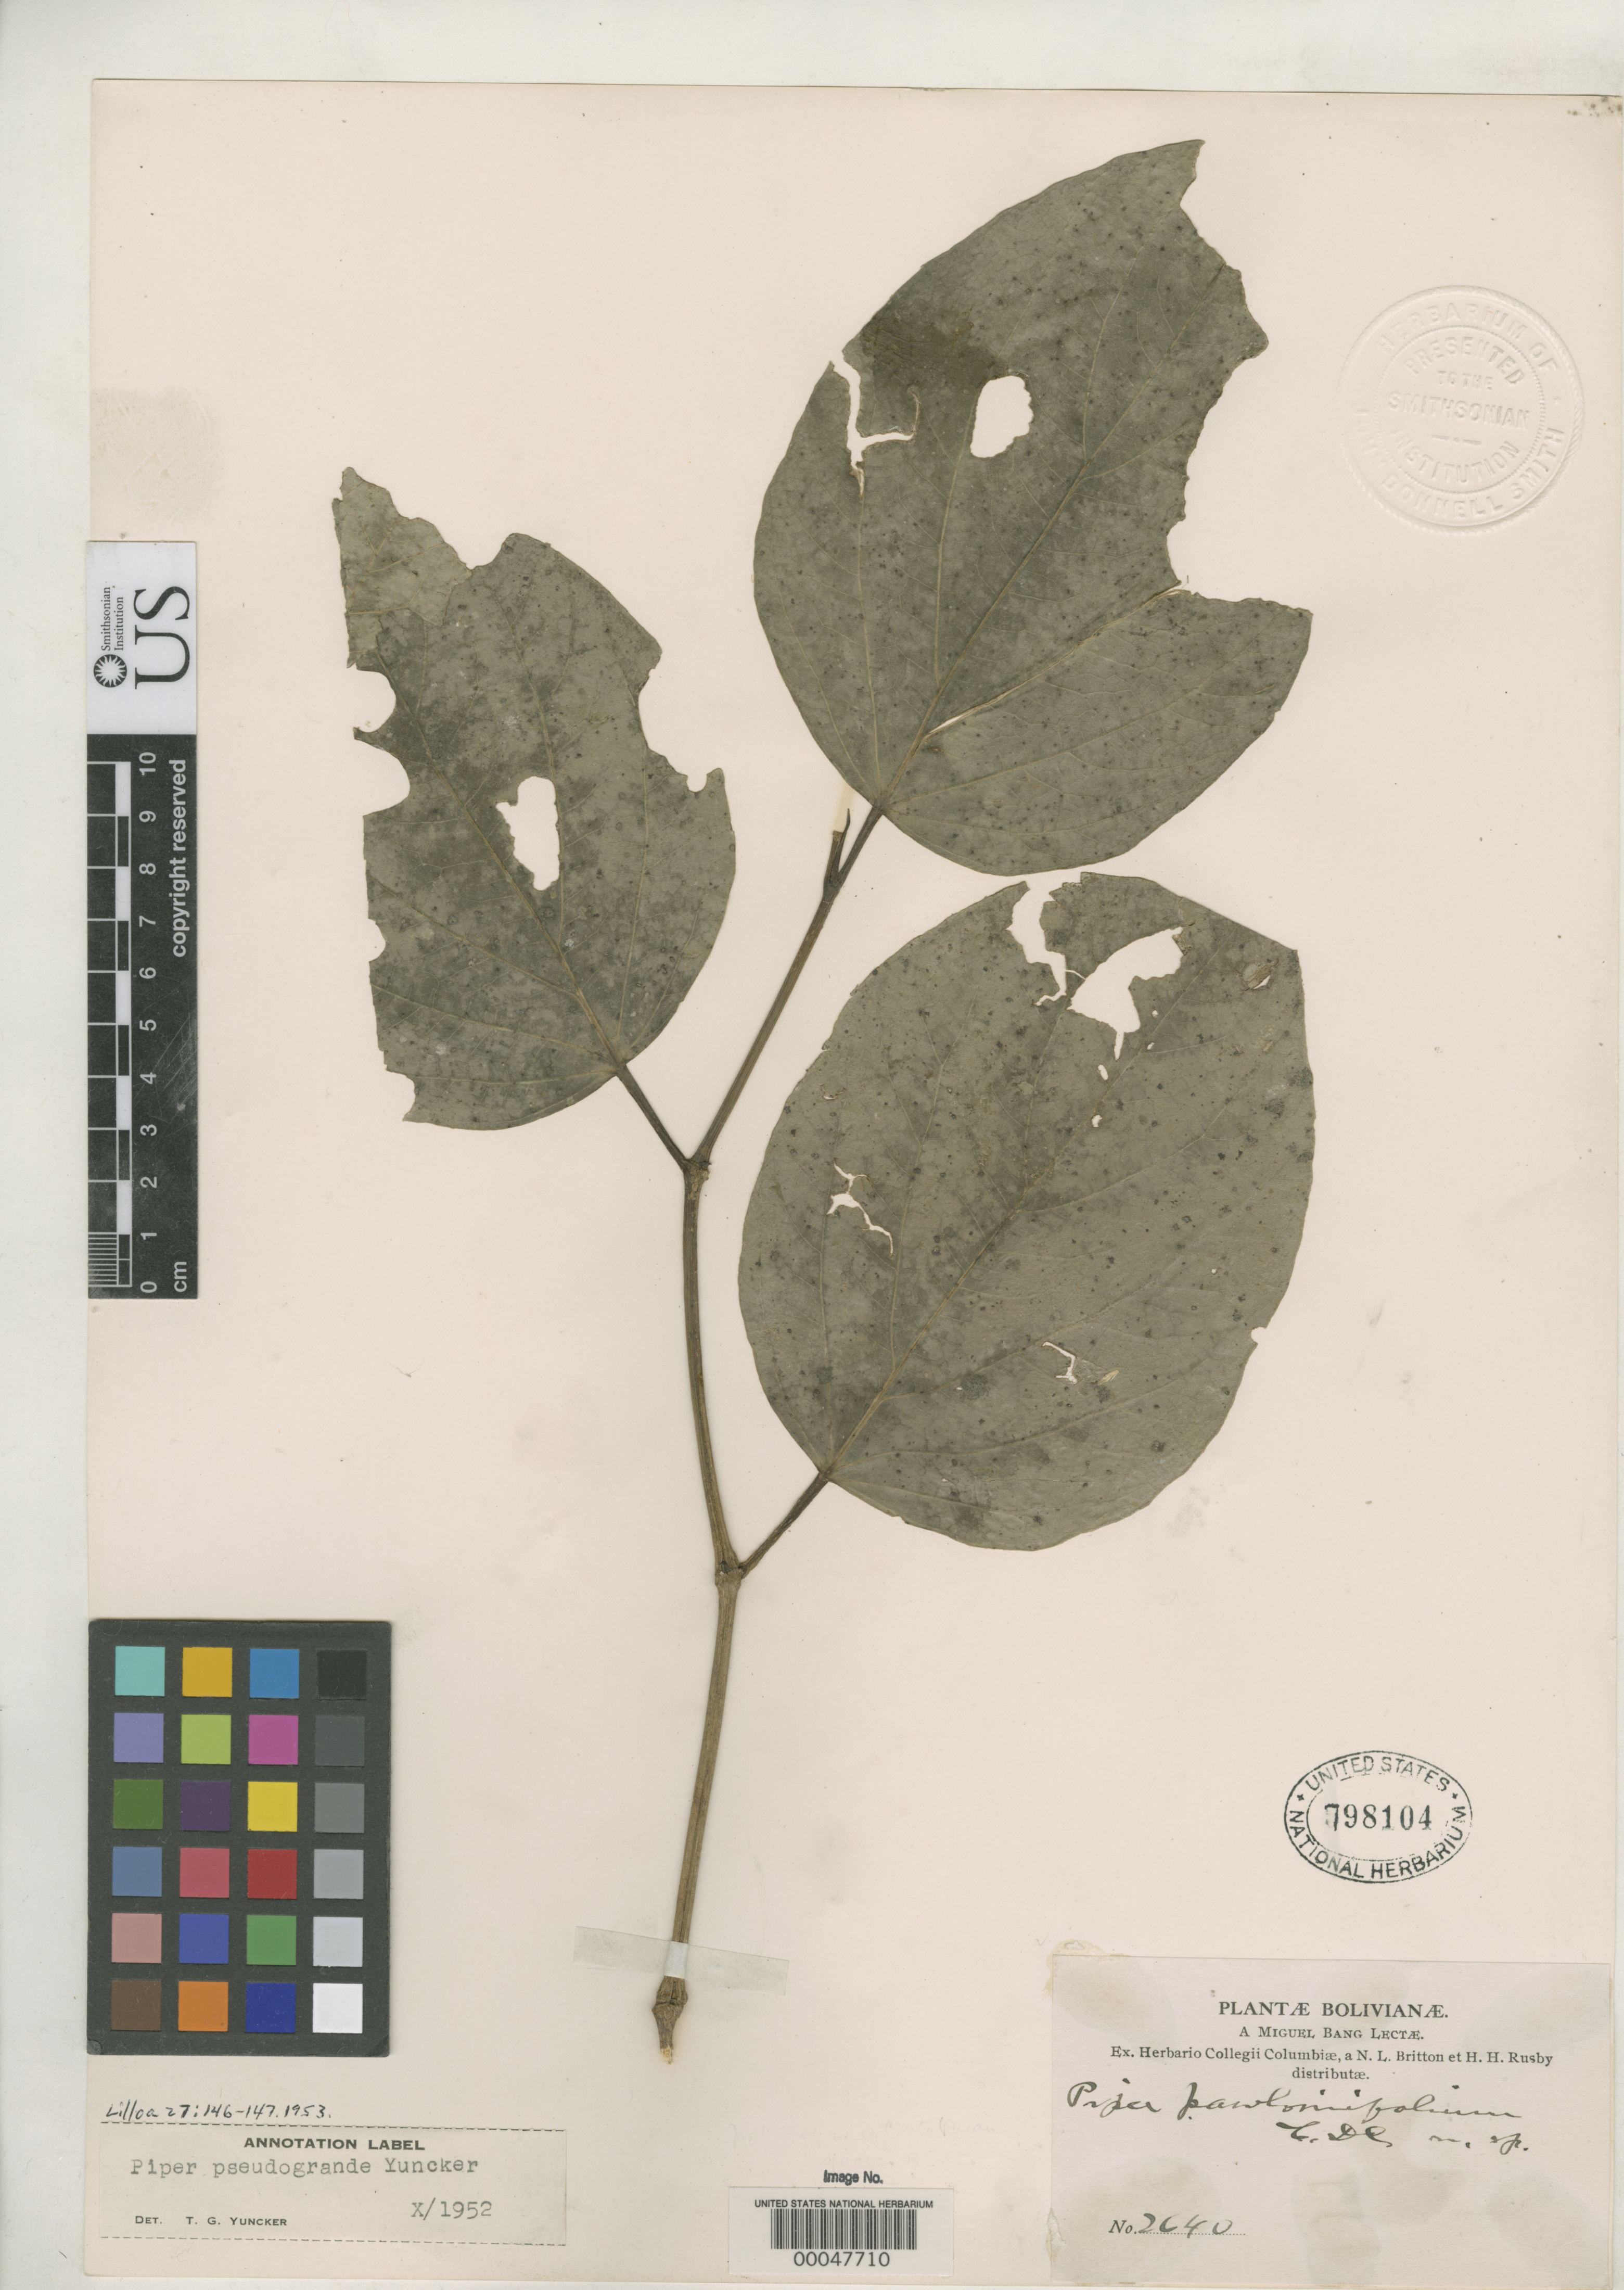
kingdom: Plantae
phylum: Tracheophyta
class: Magnoliopsida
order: Piperales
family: Piperaceae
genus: Piper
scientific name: Piper pseudogrande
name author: Yunck.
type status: Isotype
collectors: M. Bang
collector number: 2640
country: Bolivia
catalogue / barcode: US 798104